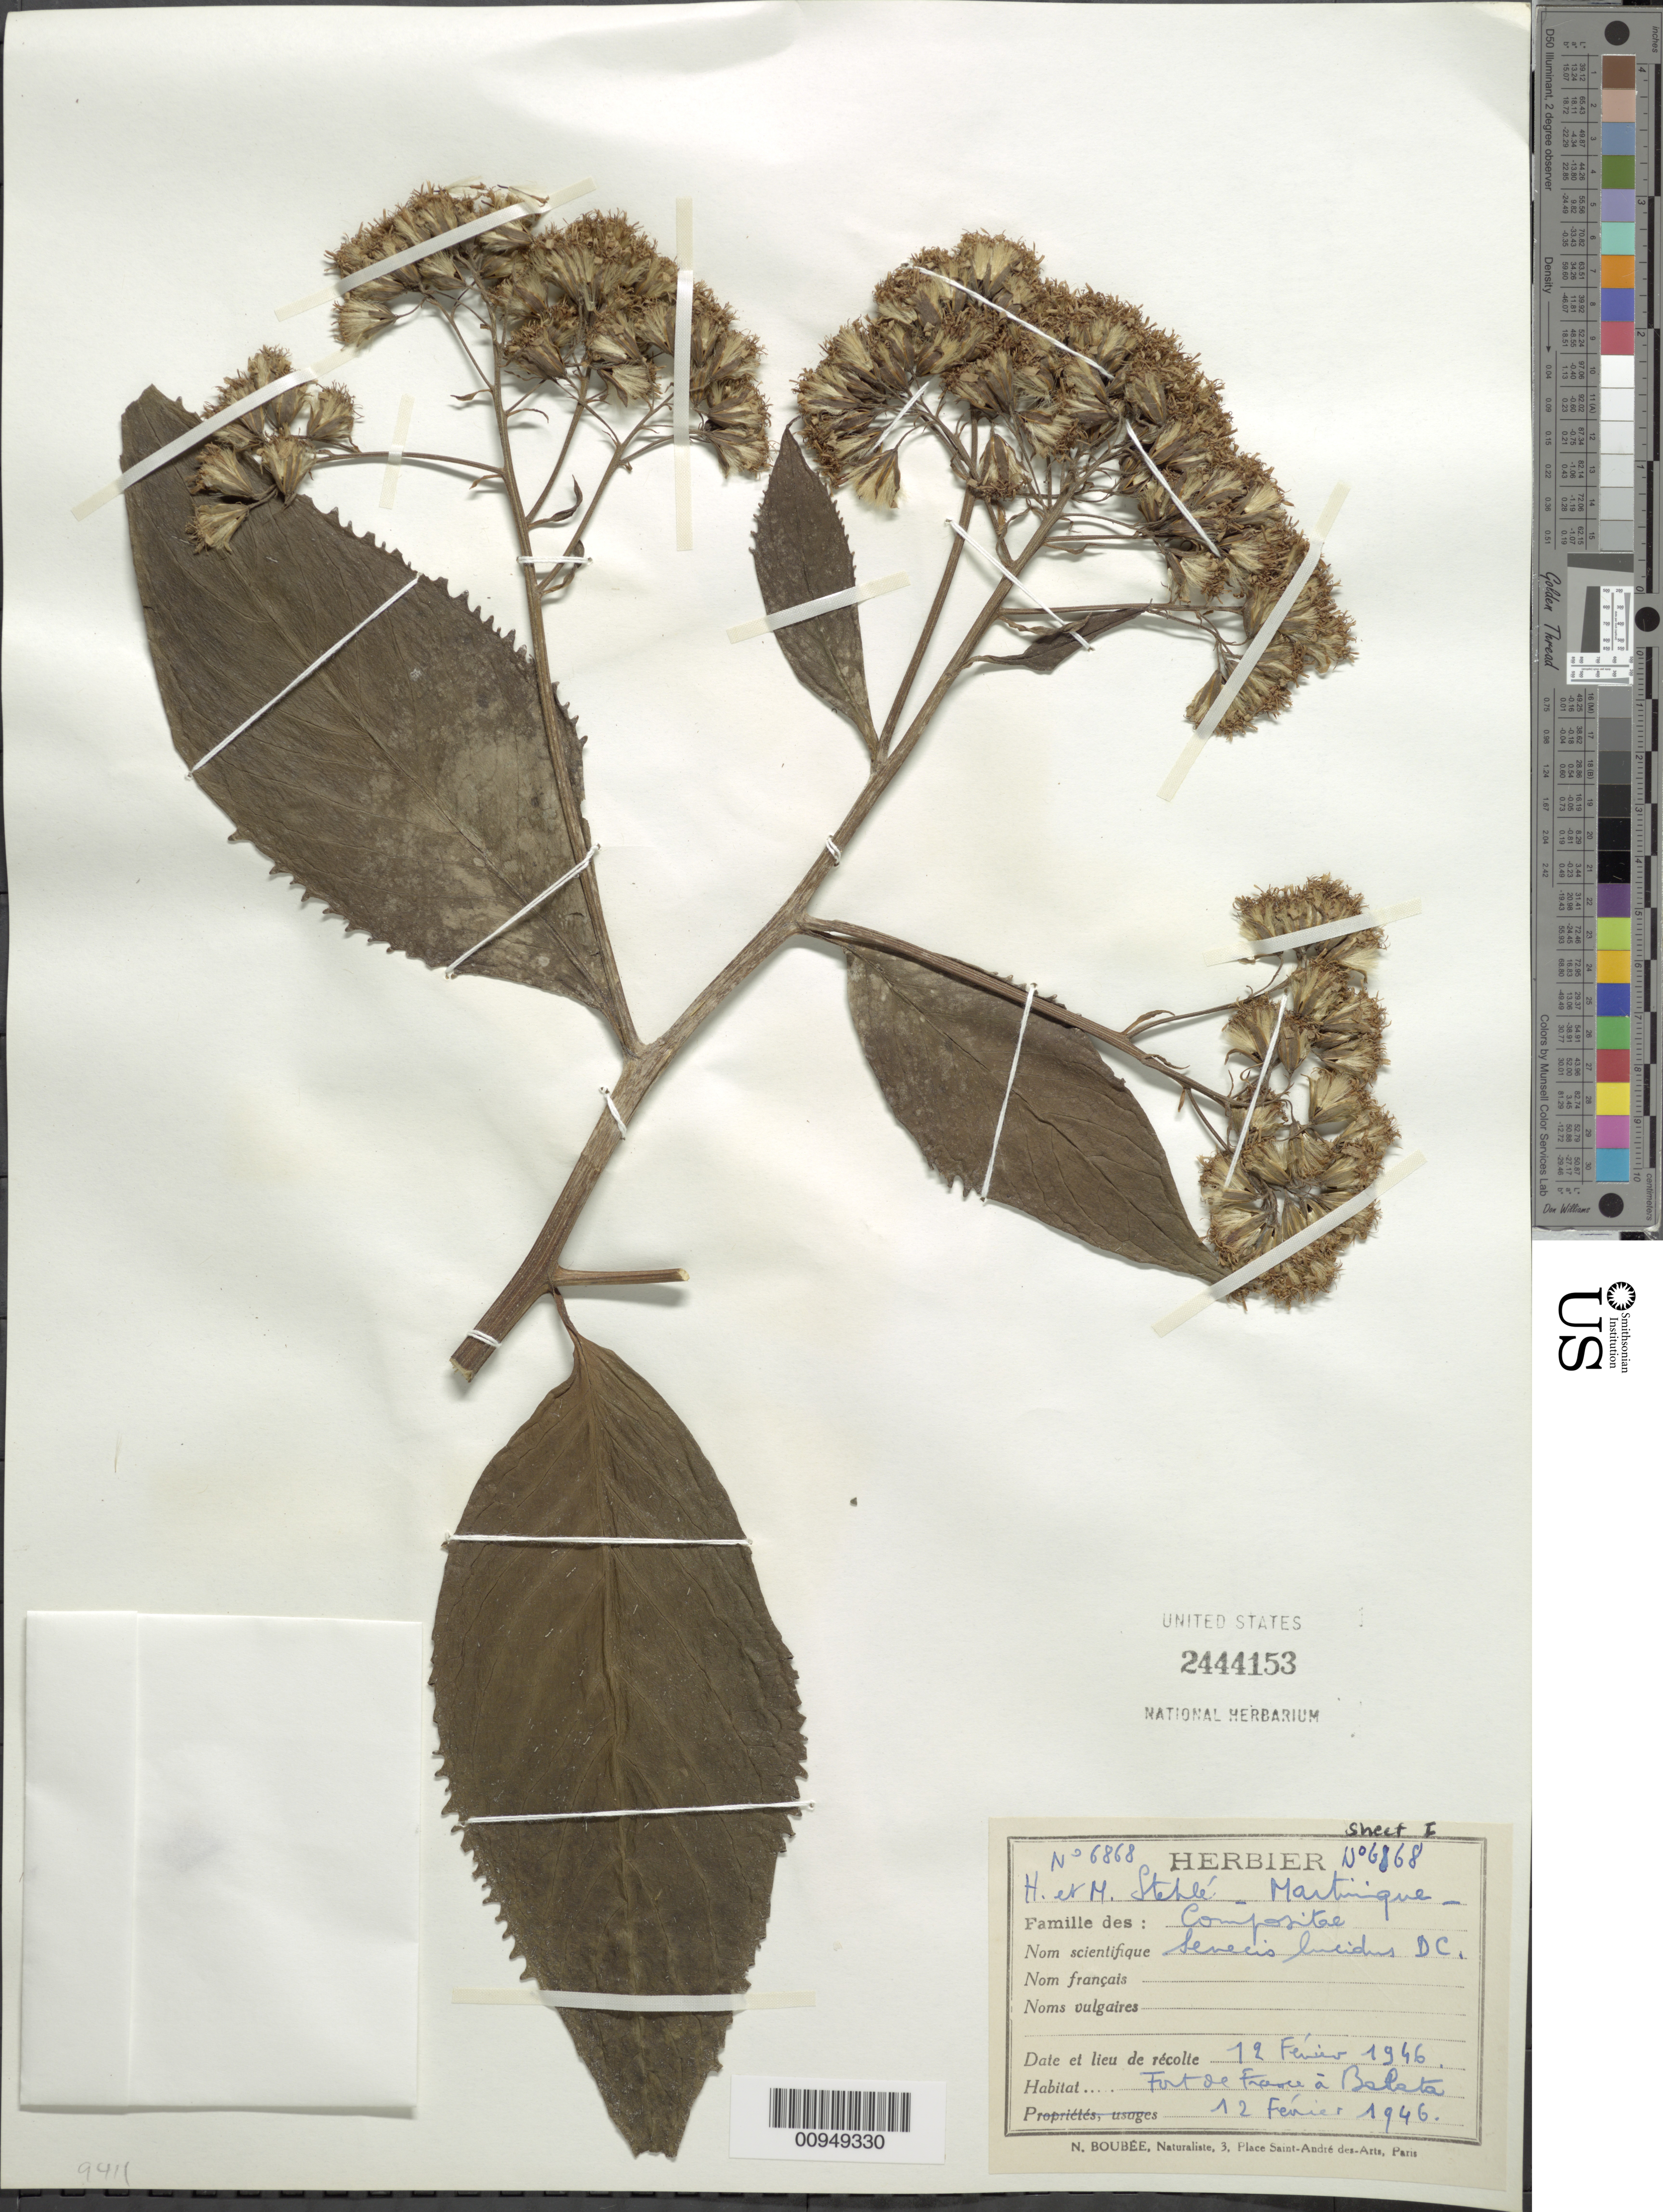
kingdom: Plantae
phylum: Tracheophyta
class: Magnoliopsida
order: Asterales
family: Asteraceae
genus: Senecio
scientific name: Senecio lucidus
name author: (Sw.) DC.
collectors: H. Stehlé & M. Stehlé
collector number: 6868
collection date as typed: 12 Feb 1946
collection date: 1946-02-12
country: Martinique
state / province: Fort-de-France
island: Martinique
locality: Fort de France à Balata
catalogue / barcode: US 2444153